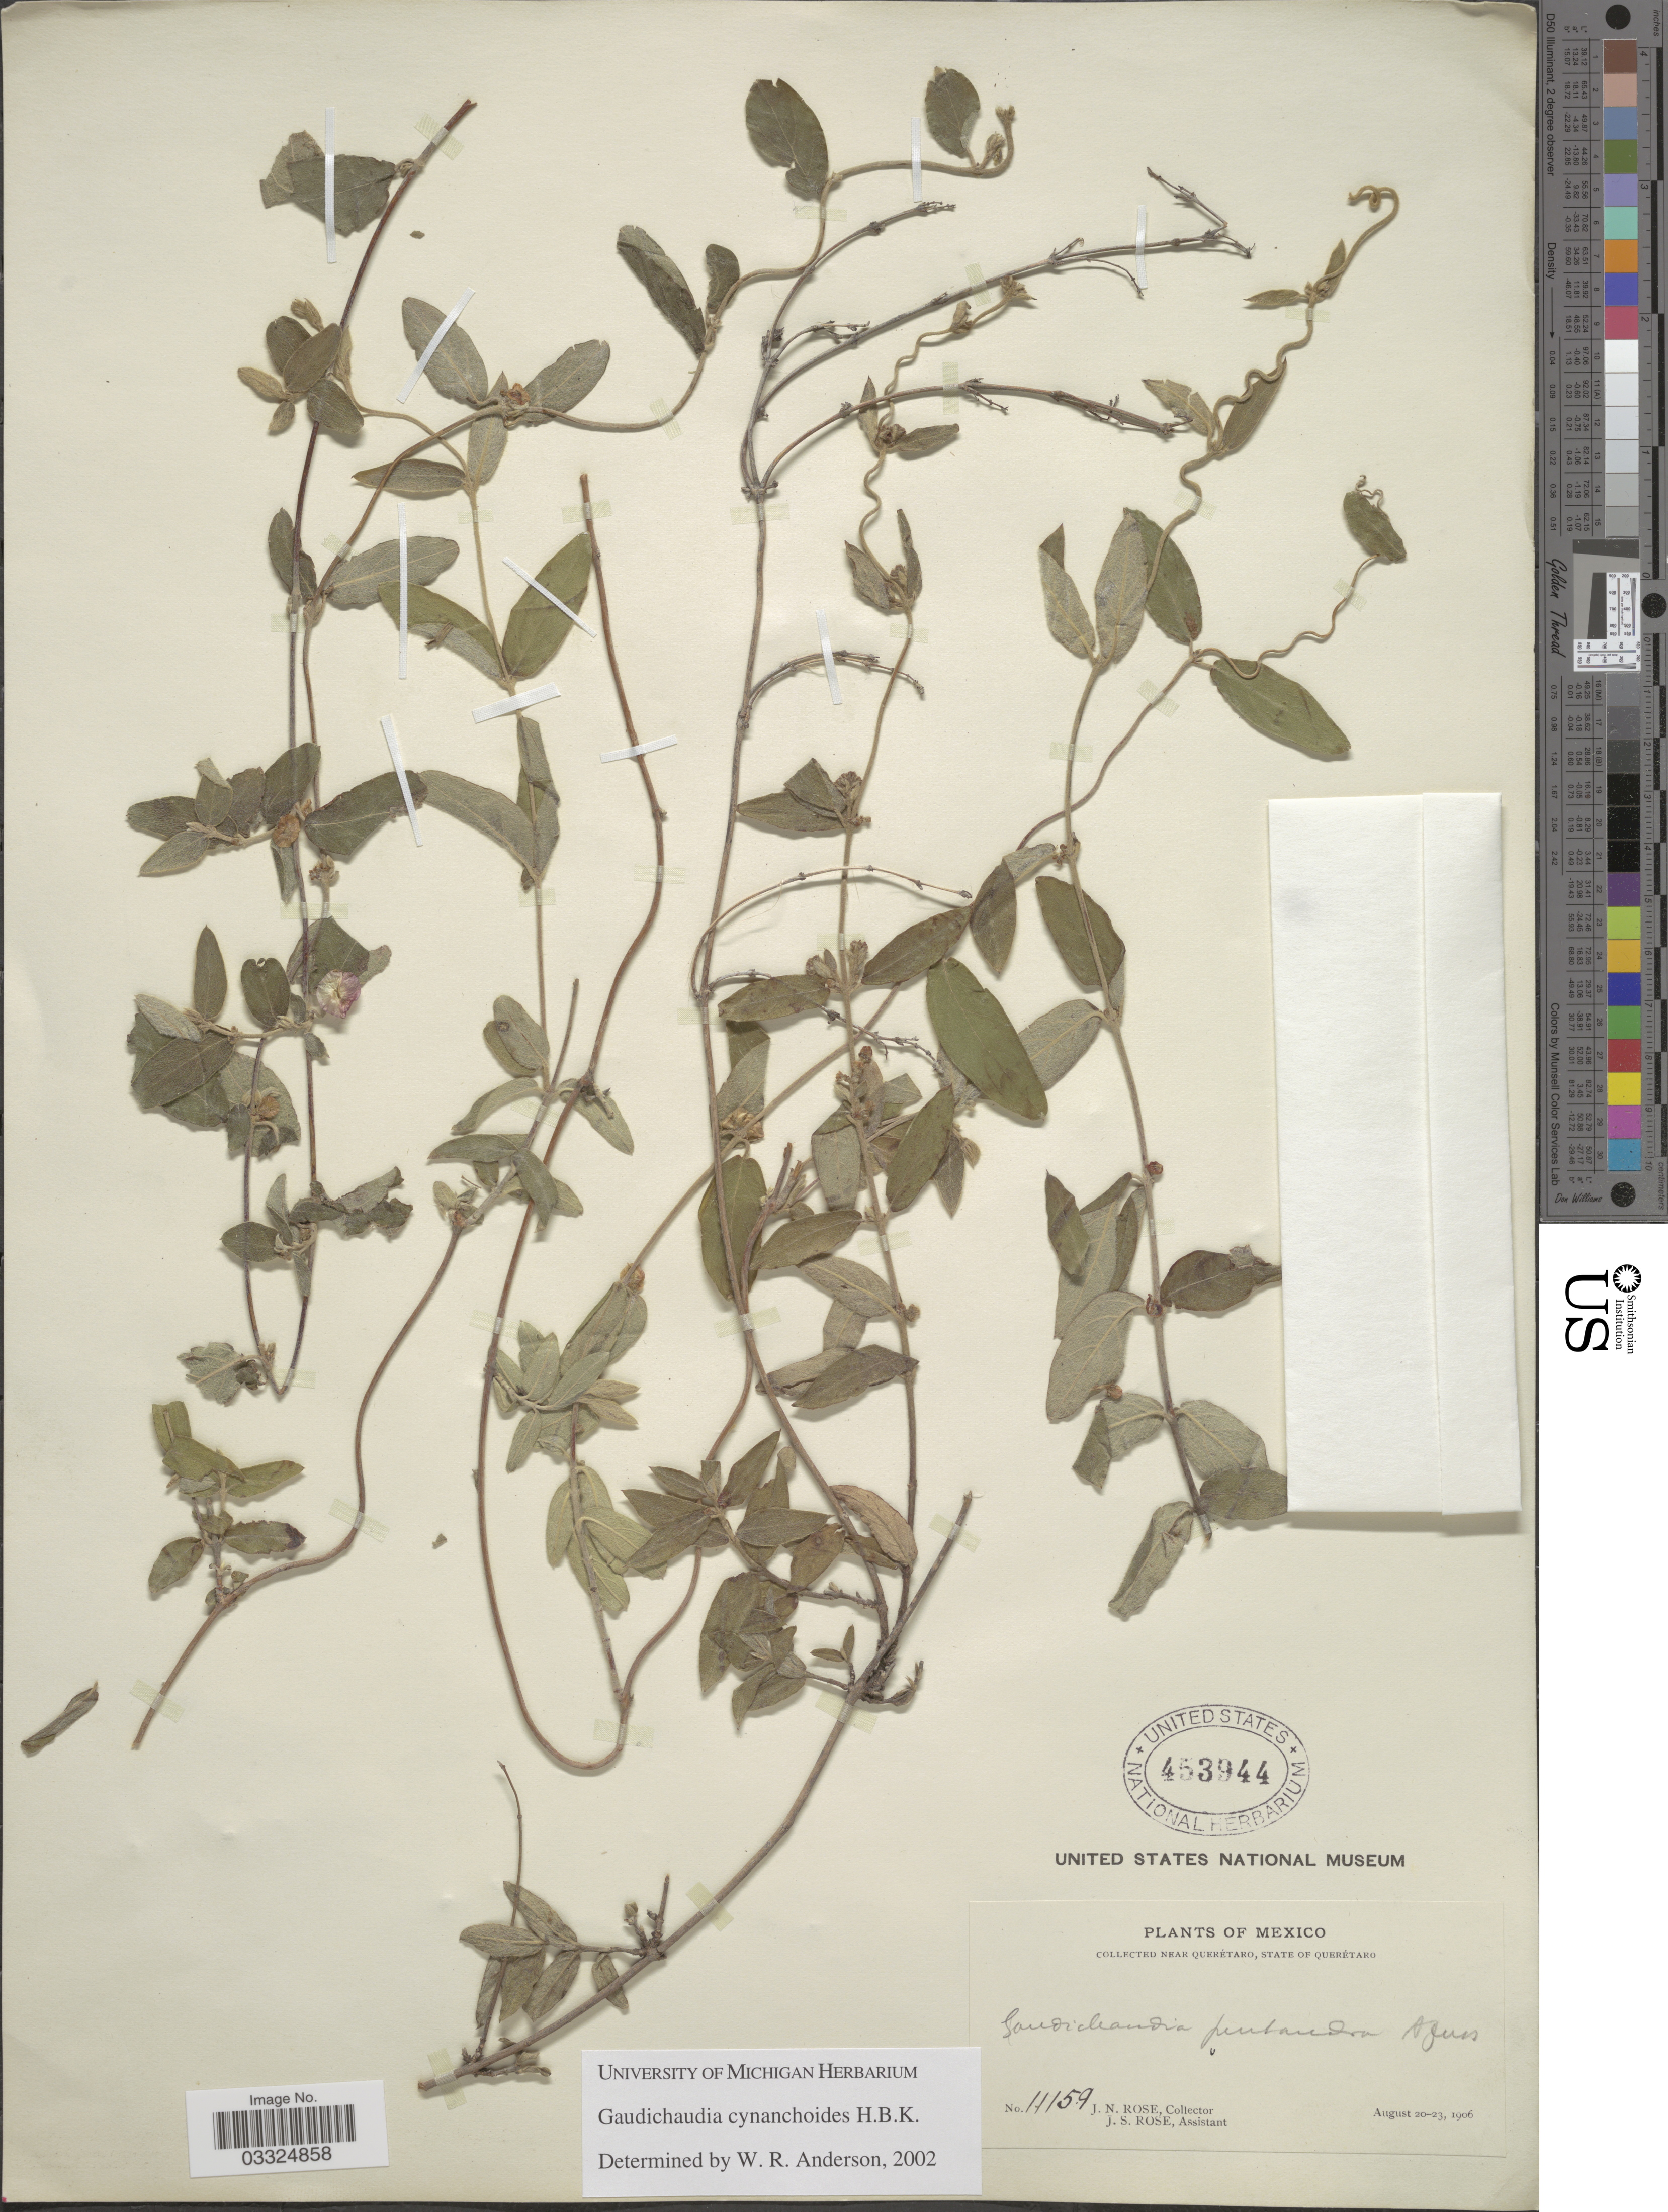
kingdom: Plantae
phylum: Tracheophyta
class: Magnoliopsida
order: Malpighiales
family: Malpighiaceae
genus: Gaudichaudia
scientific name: Gaudichaudia cynanchoides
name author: Kunth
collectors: J. N. Rose & J. S. Rose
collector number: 11159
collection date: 1906-08-20/1906-08-23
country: Mexico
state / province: Querétaro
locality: Near Querétaro.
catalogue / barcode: US 453944